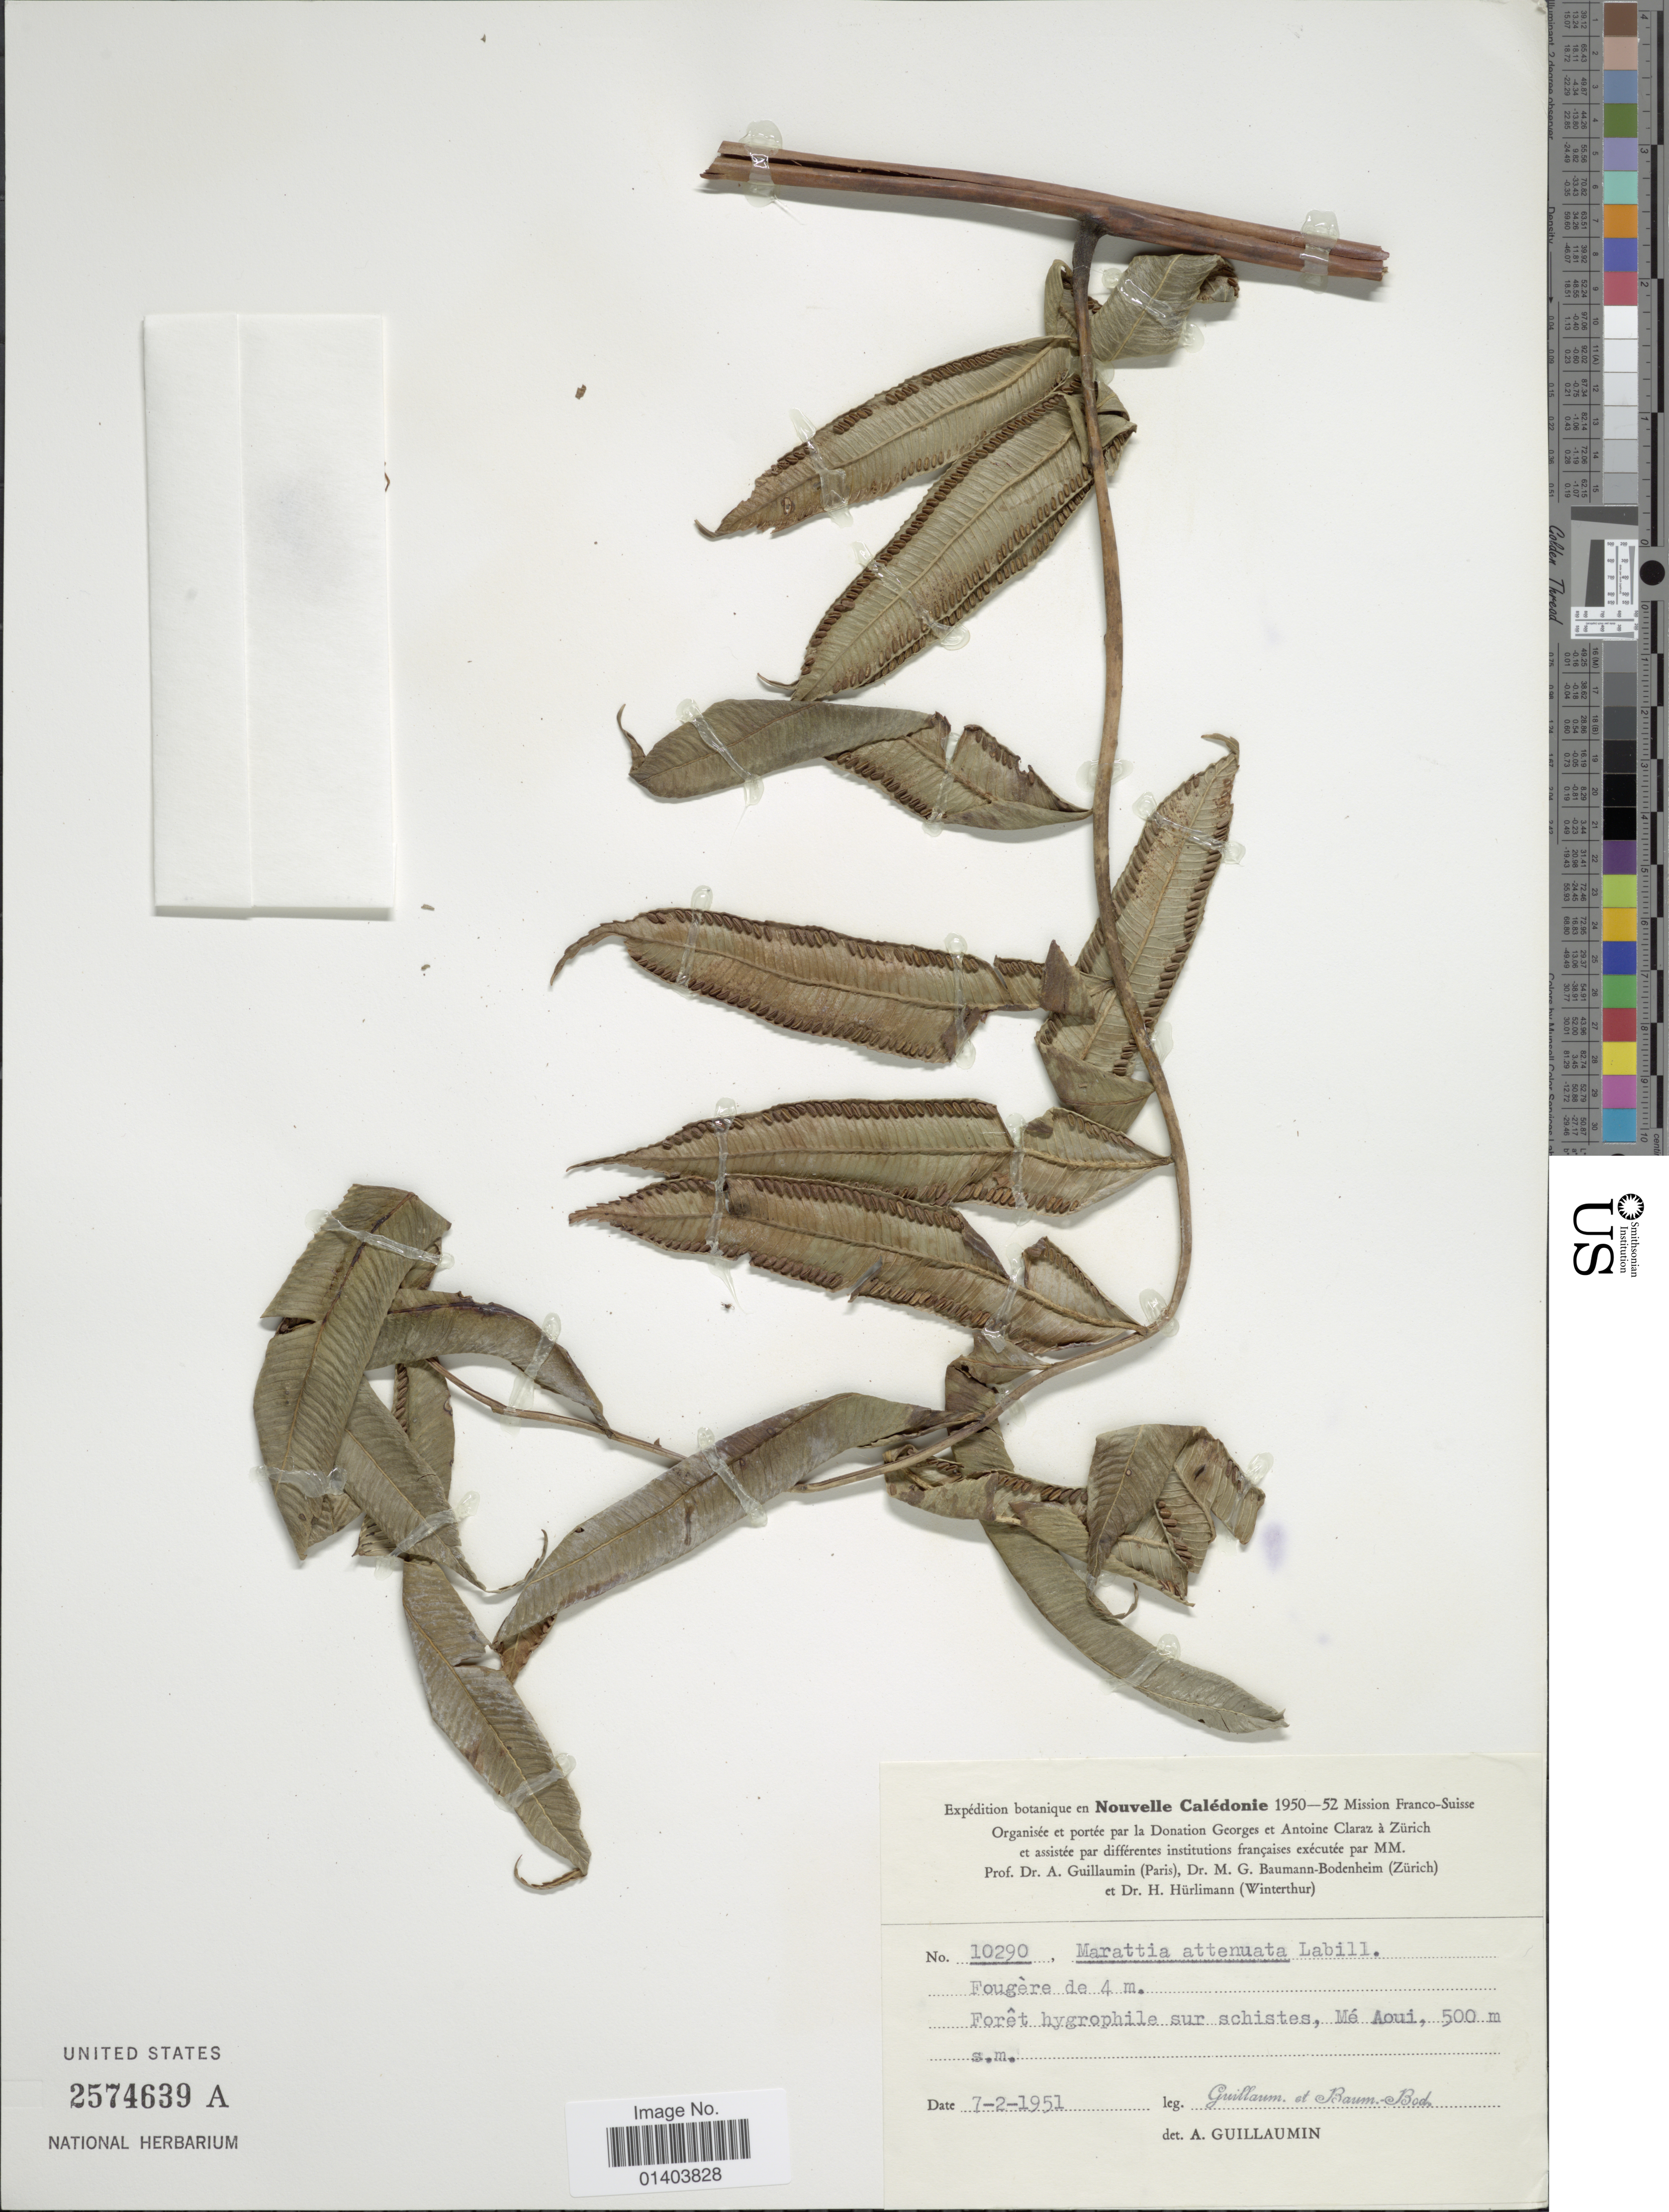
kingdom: Plantae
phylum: Tracheophyta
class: Polypodiopsida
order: Marattiales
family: Marattiaceae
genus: Ptisana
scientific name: Ptisana attenuata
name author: (Labill.) Murdock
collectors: A. Guillaumin & M. G. Baumann-Bodenheim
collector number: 10290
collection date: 1951-02-07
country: New Caledonia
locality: Fougère de 4 m. Forêt hygrophile sur schistas, mé Aoui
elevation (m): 500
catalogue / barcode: US 2574639A